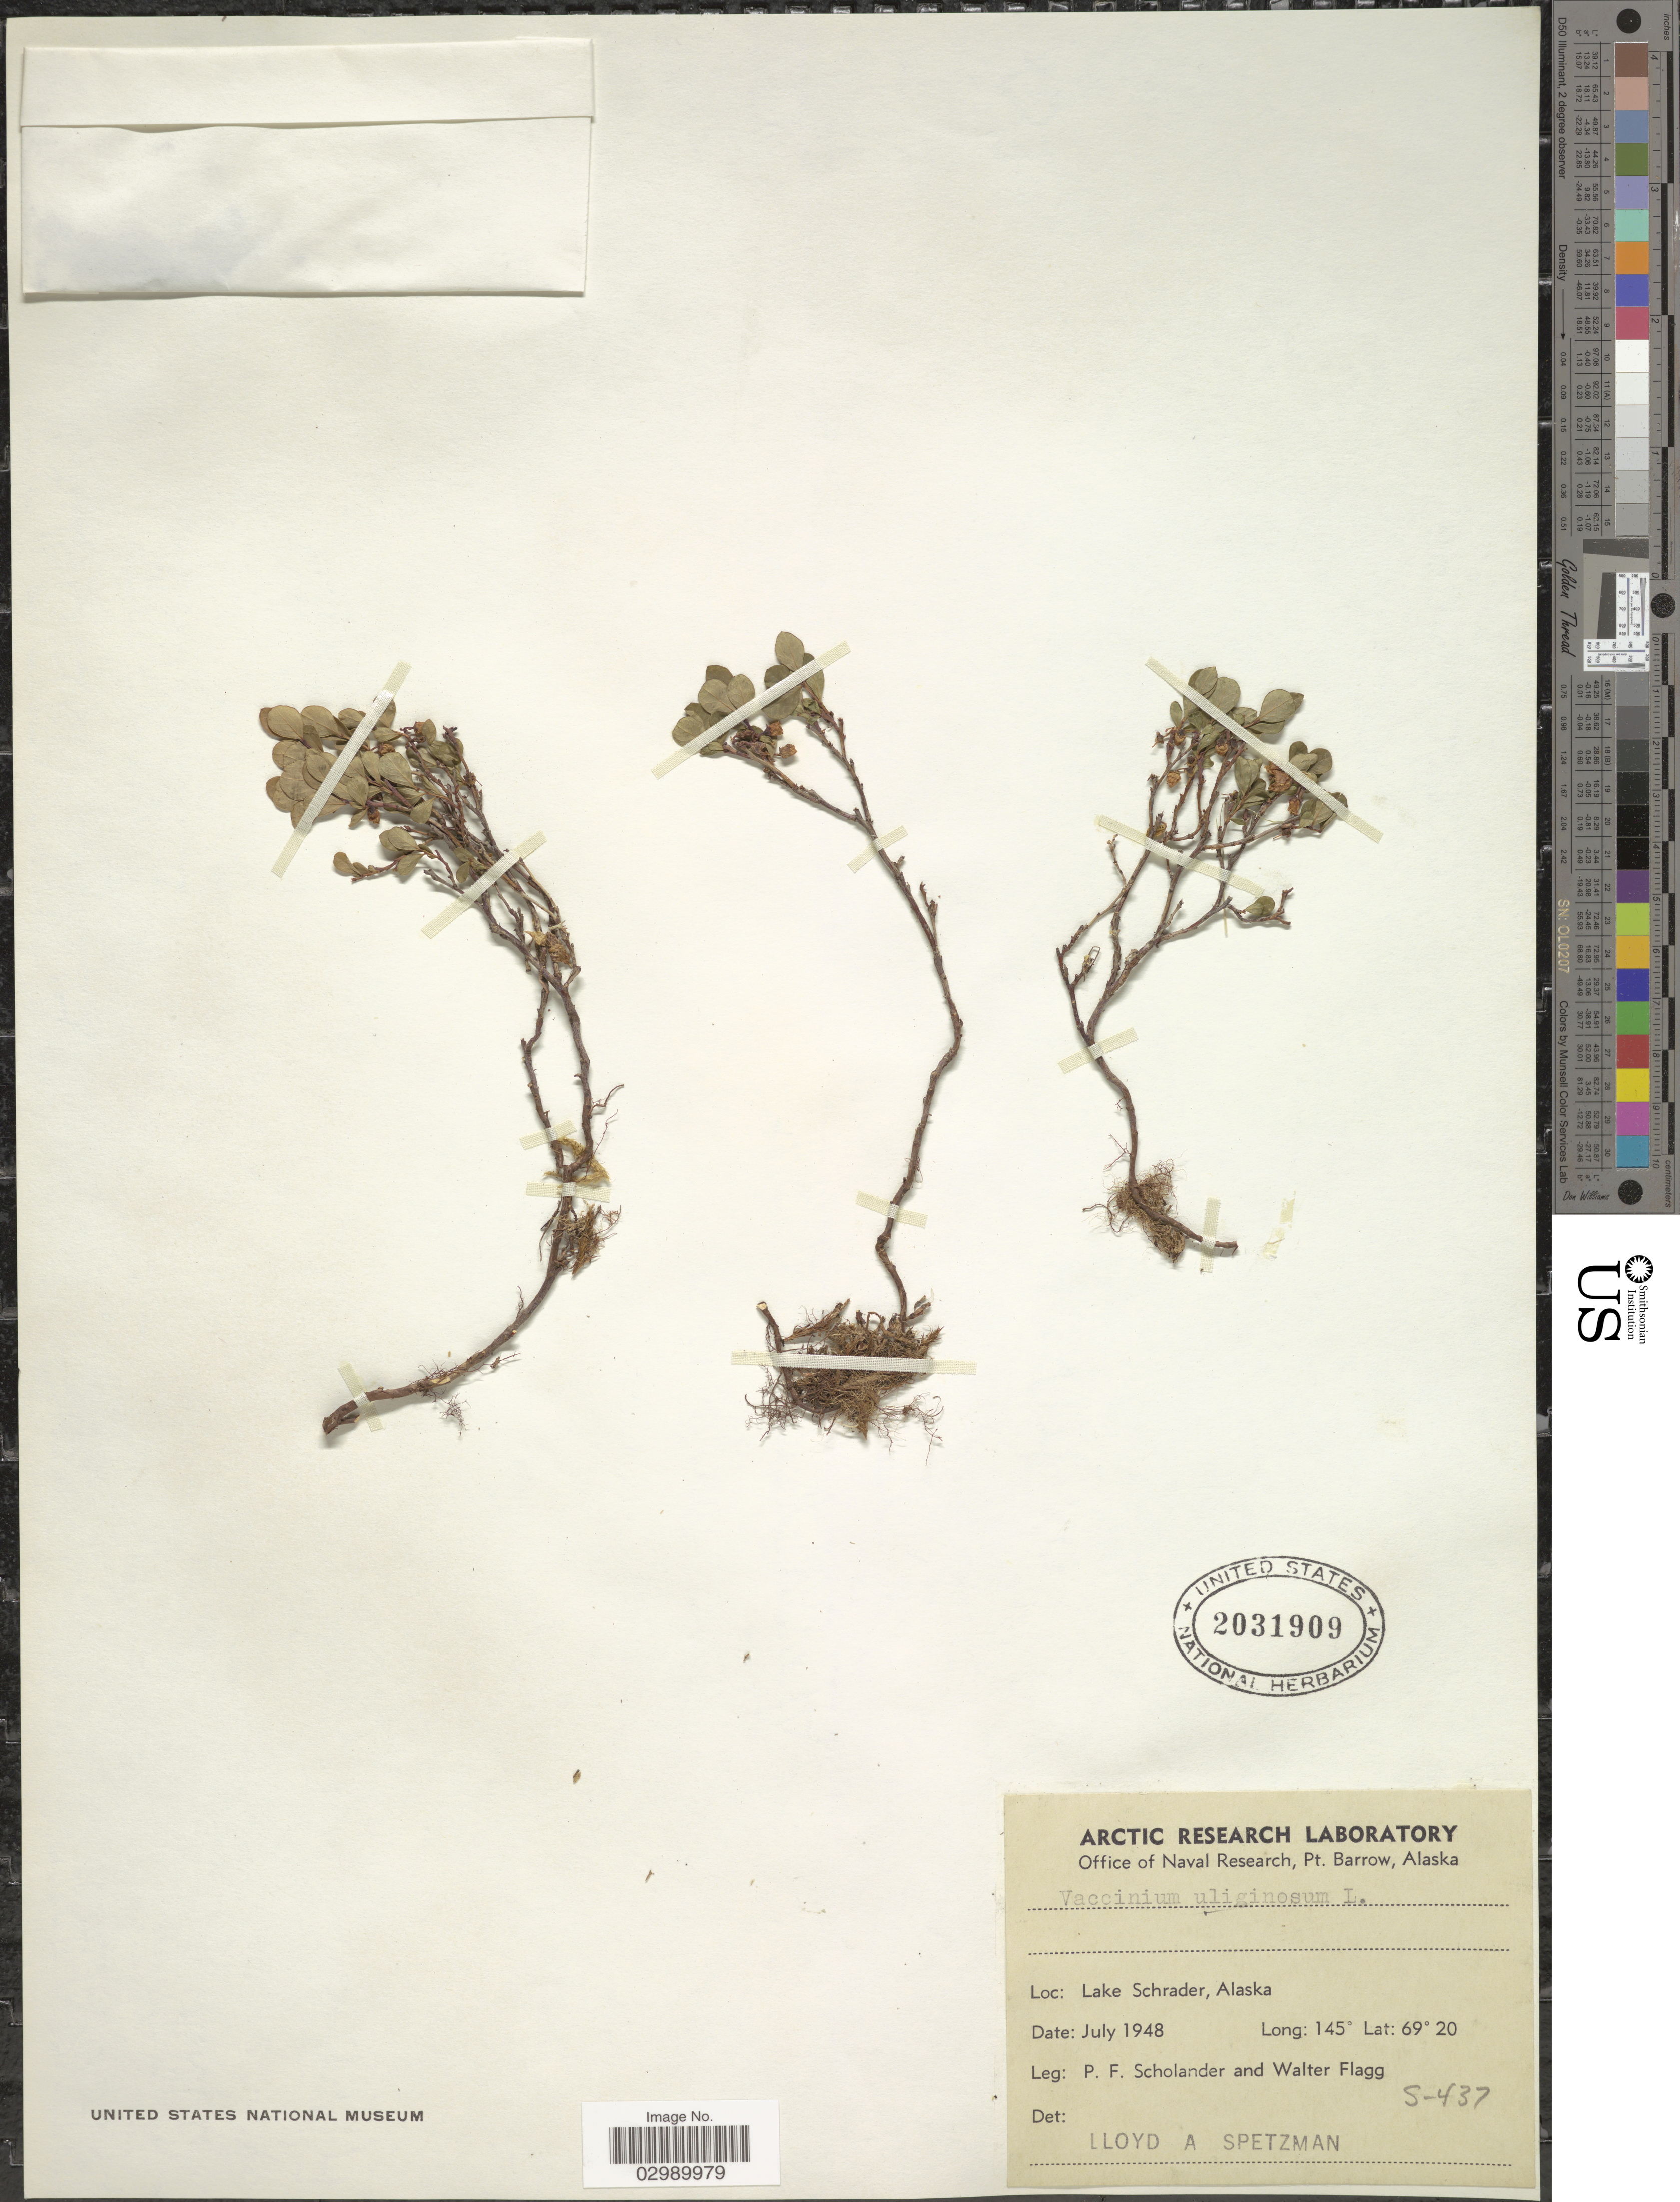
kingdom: Plantae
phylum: Tracheophyta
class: Magnoliopsida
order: Ericales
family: Ericaceae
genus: Vaccinium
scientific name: Vaccinium uliginosum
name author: L.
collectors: L. Spetzman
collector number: S-437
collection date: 1948-07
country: United States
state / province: Alaska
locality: Lake Schrader, Alaska.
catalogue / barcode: US 2031909